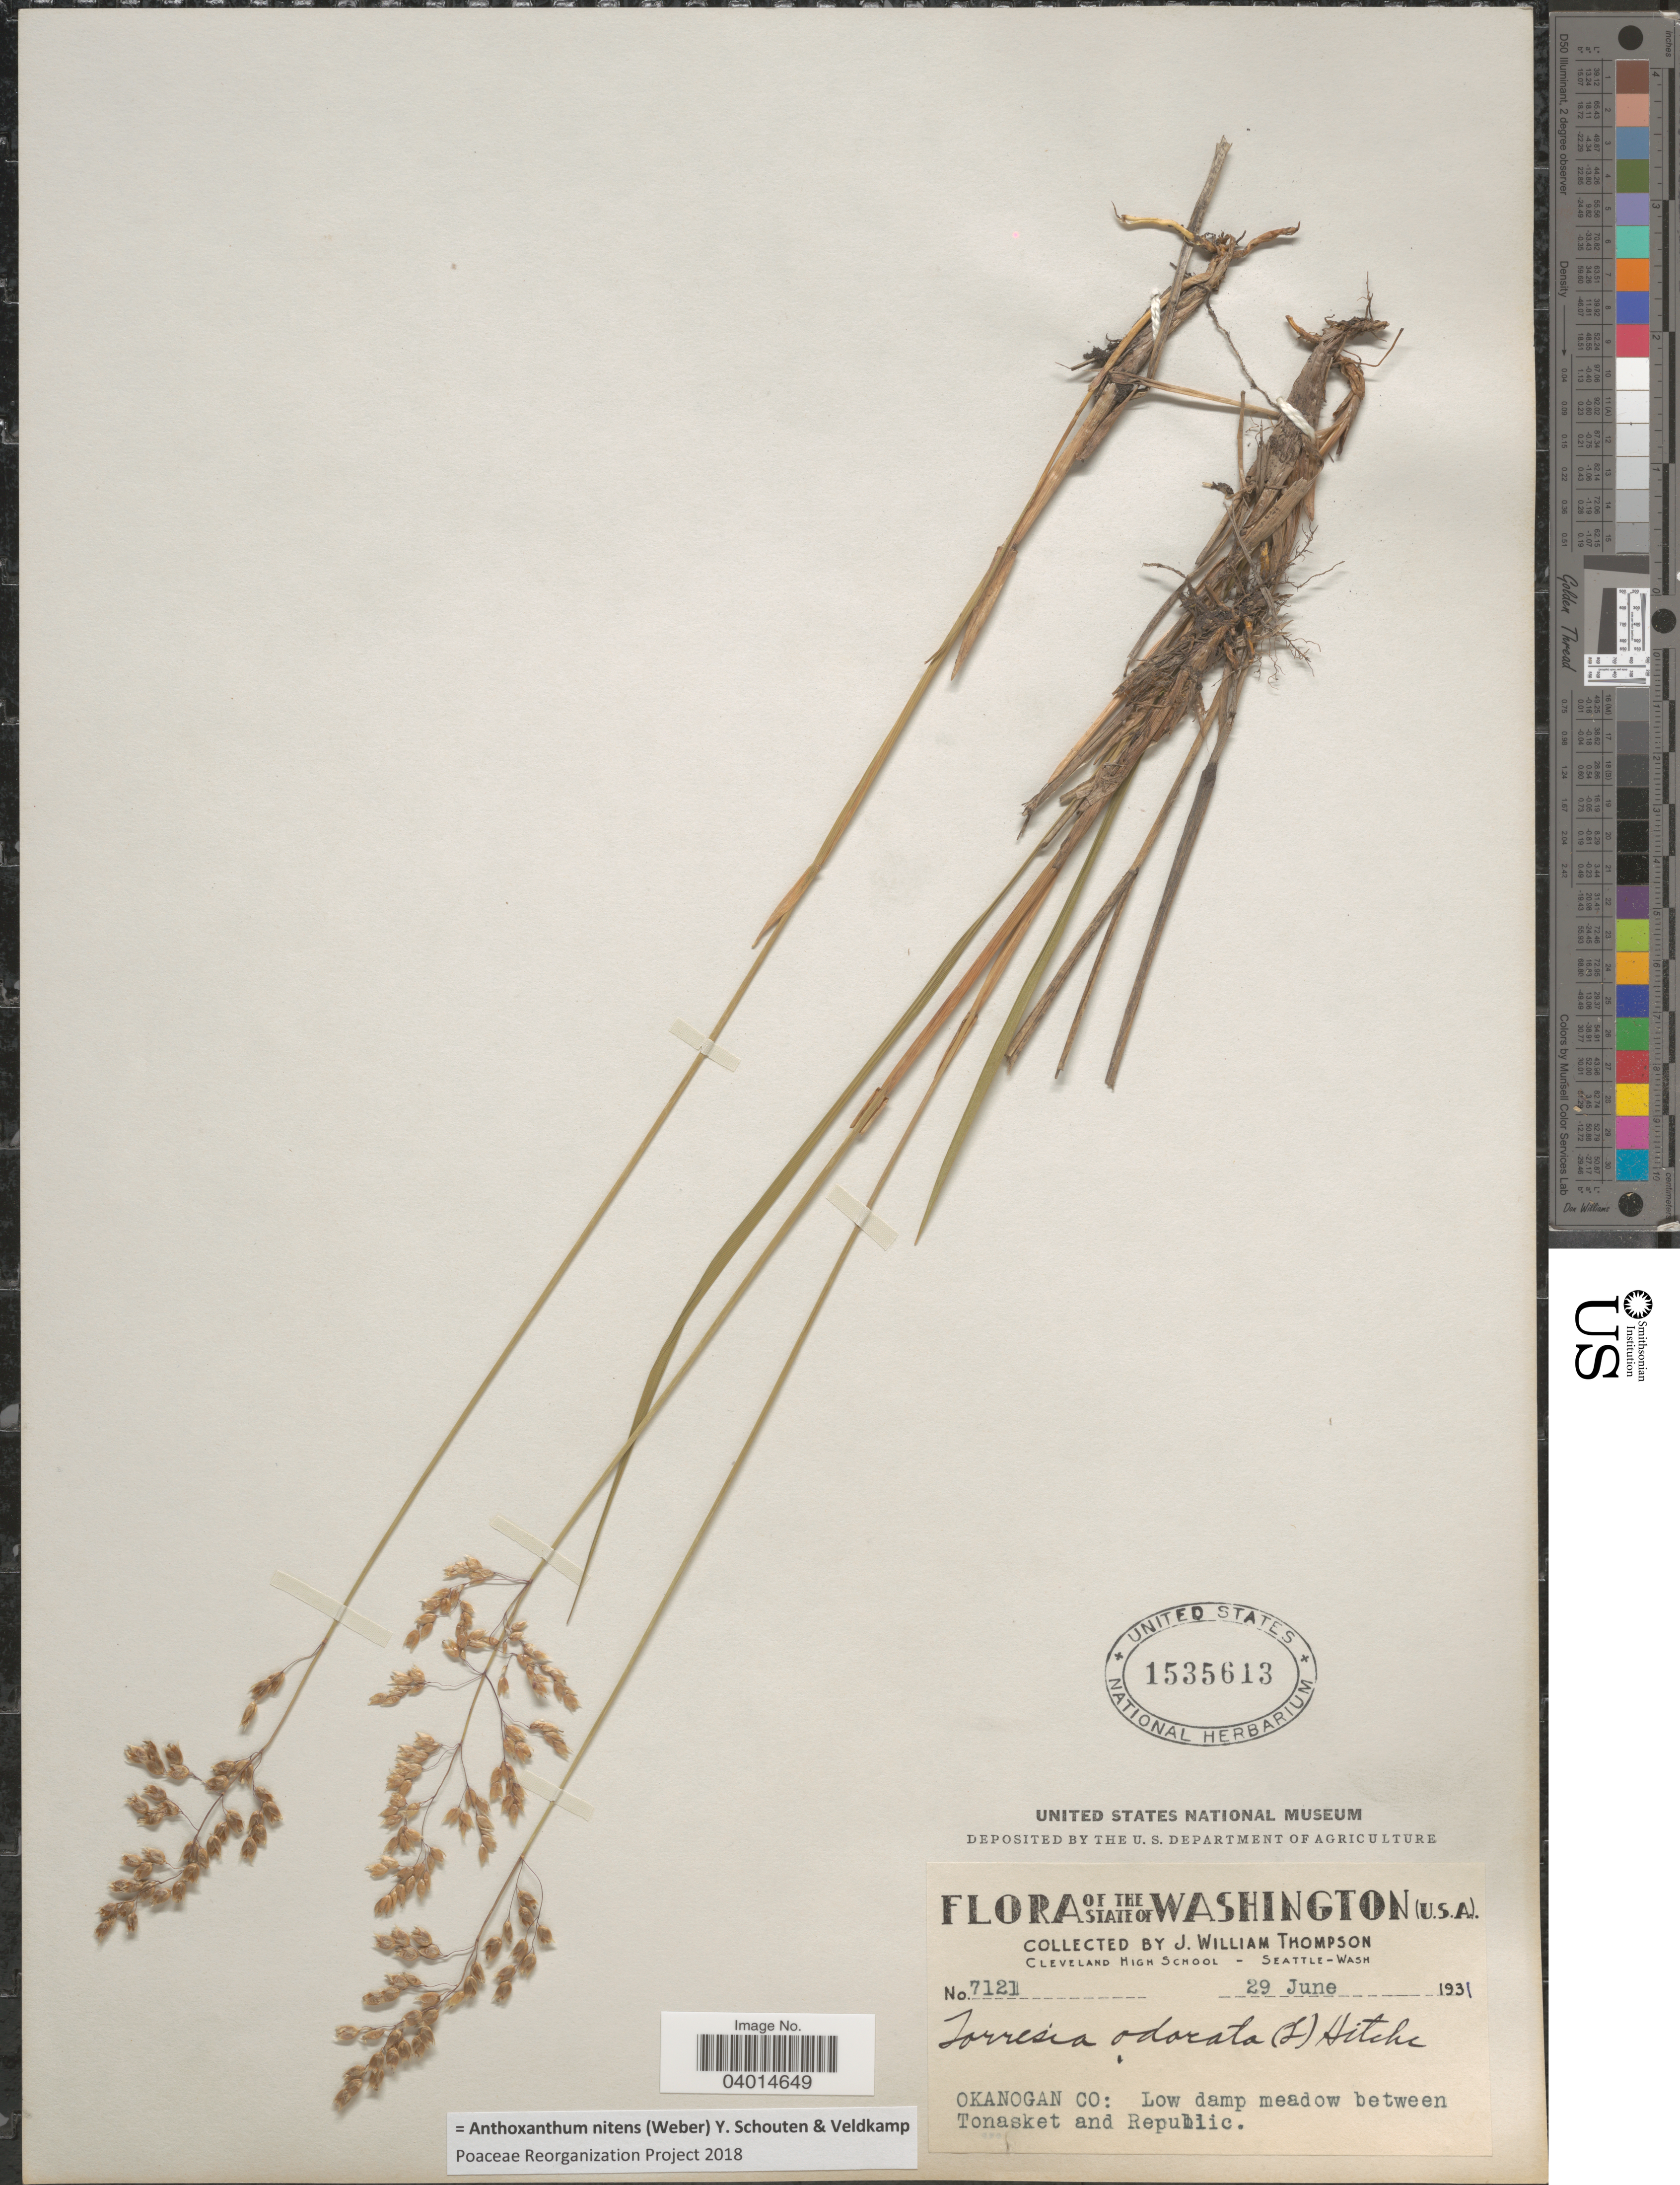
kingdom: Plantae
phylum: Tracheophyta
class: Liliopsida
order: Poales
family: Poaceae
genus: Anthoxanthum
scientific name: Anthoxanthum nitens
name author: (G.H. Weber) R.T.A. Schouten & Veldkamp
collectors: J. W. Thompson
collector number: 7121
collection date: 1931-06-29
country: United States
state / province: Washington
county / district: Okanogan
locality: Okanogan Co: Low damp meadow between Tonasket and Republic.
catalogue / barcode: US 1535613